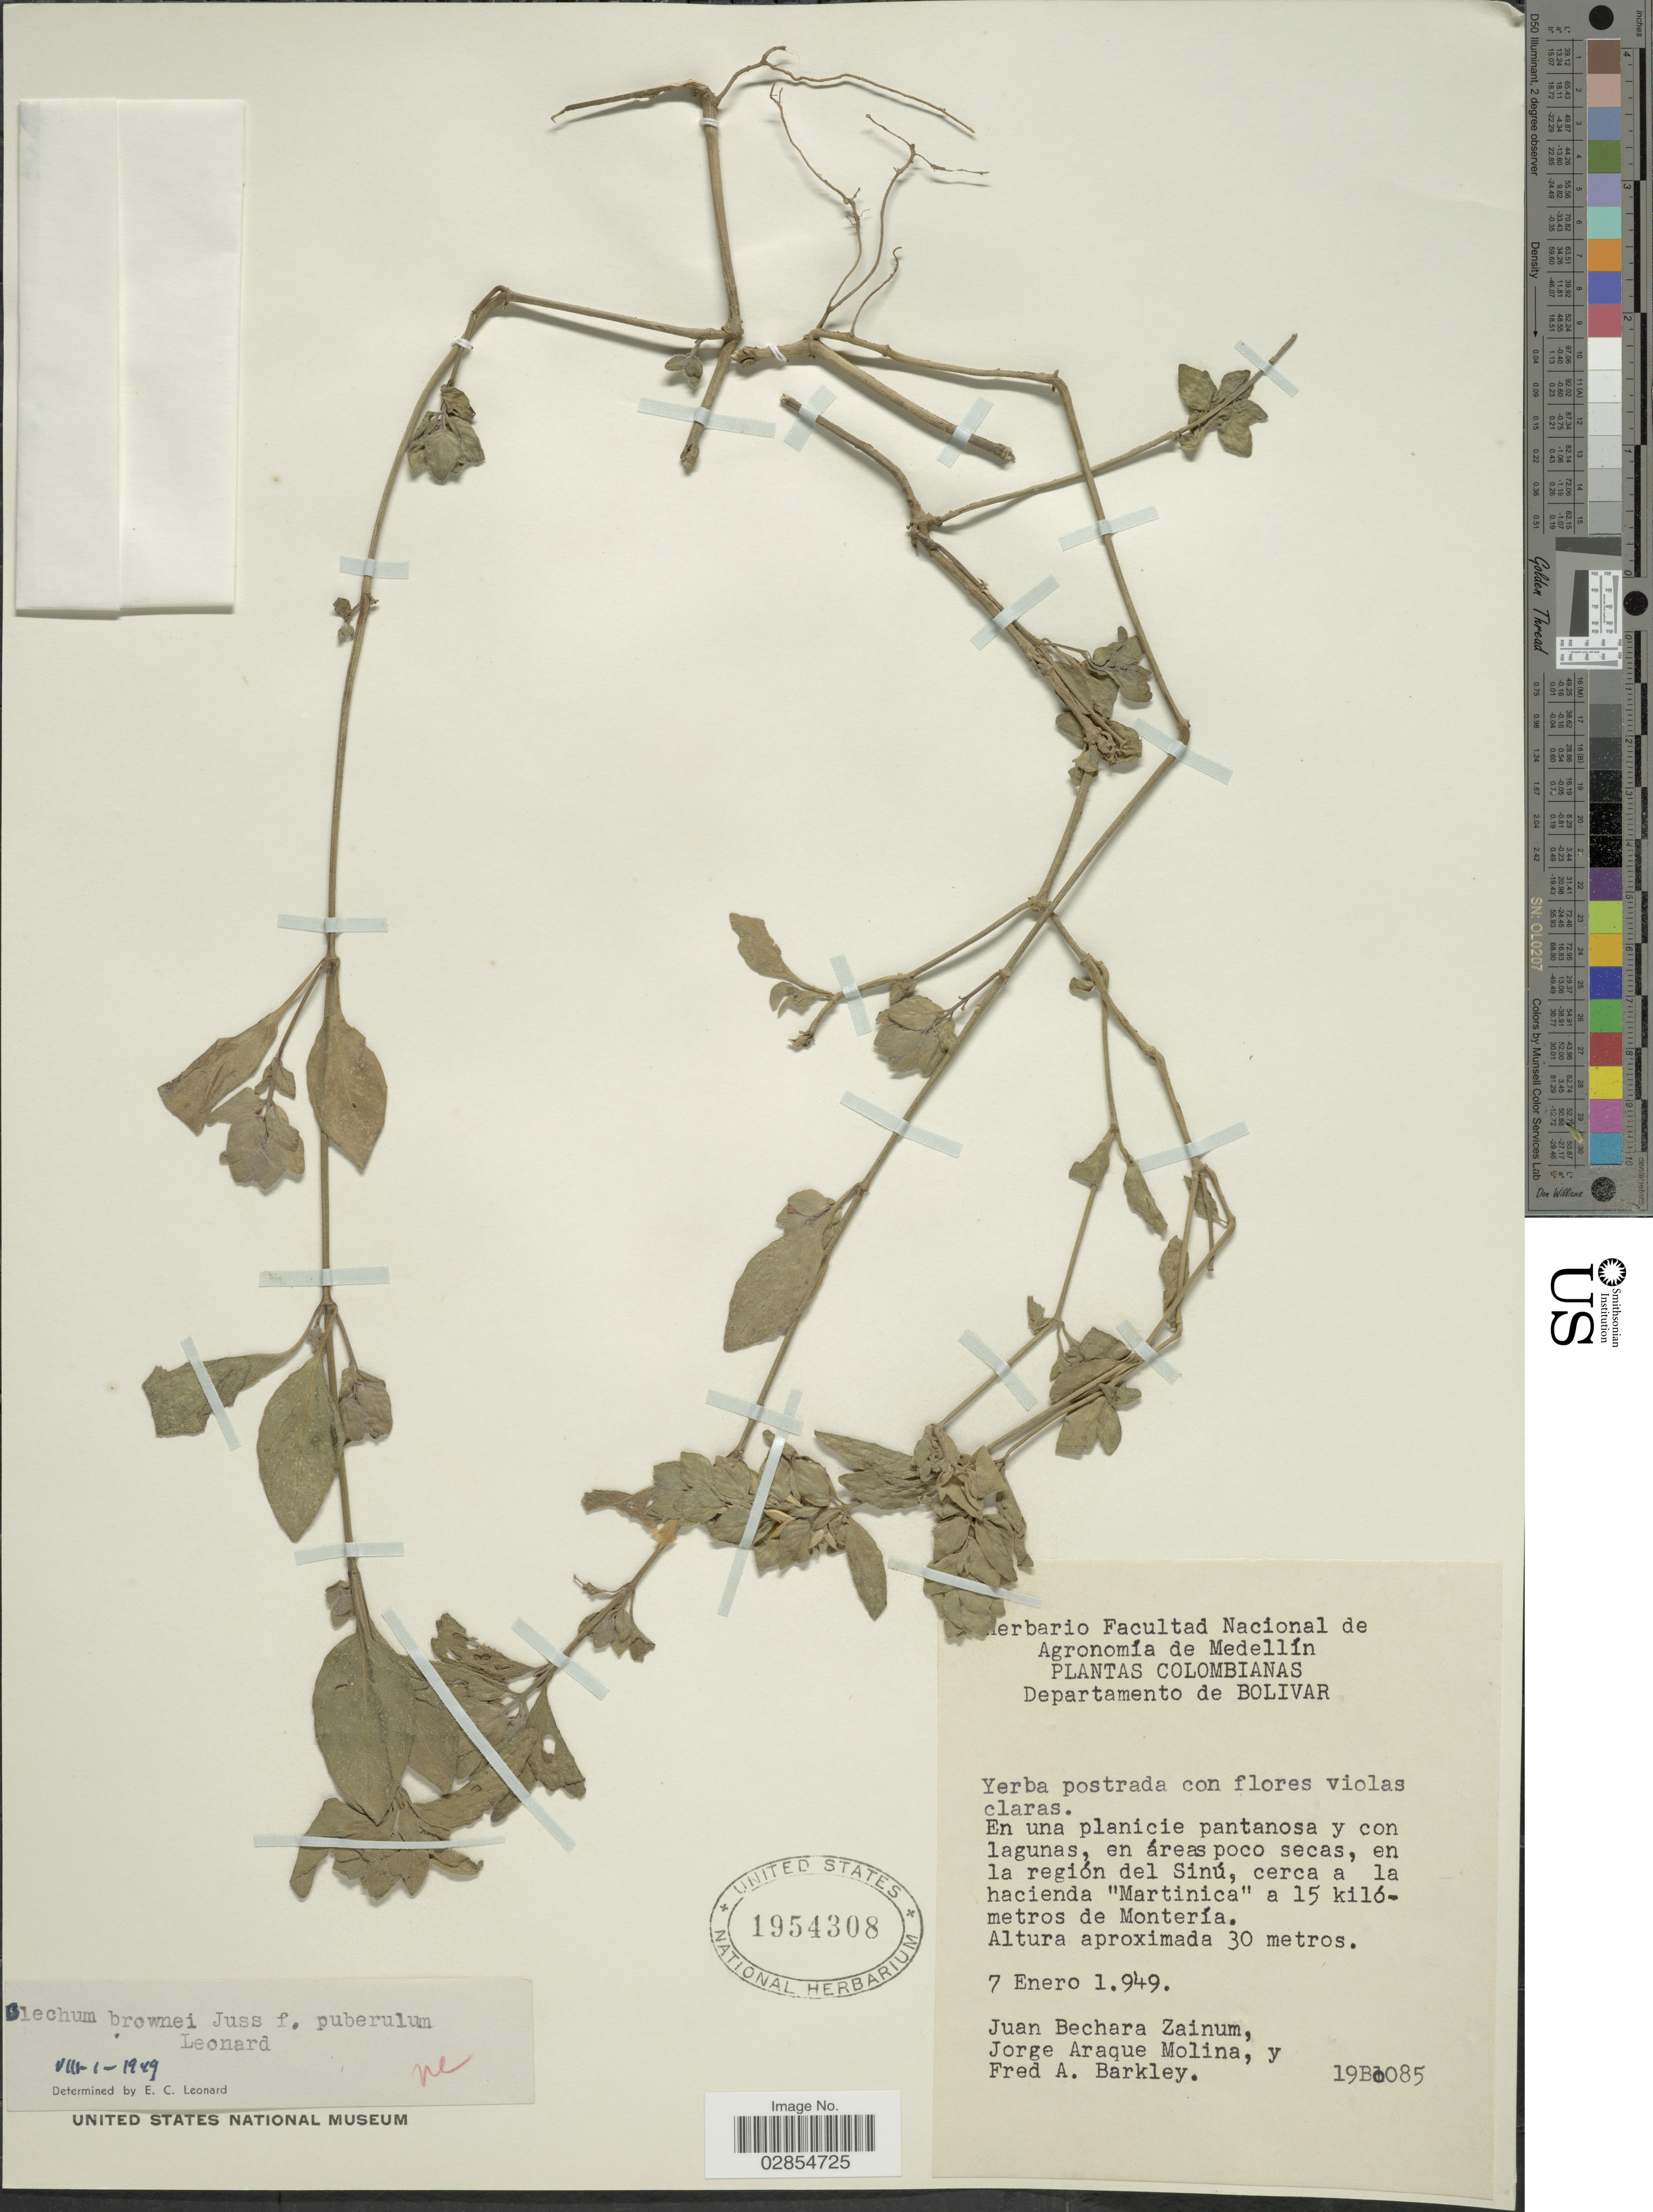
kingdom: Plantae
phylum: Tracheophyta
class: Magnoliopsida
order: Lamiales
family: Acanthaceae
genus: Blechum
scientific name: Blechum pyramidatum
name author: (Lam.) Urb.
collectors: J. Zainúm, J. A. Molina & F. A. Barkley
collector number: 19Bo085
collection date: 1949-01-07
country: Colombia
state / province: Bolívar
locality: Departamento de Bolivar. En una planicie pantanosa y con lagunas, en áreas poco secas, en la región del Sinú, cerca a la hacienda "Martinica" a 15 kilómetros de Montería.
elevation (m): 30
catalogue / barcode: US 1954308